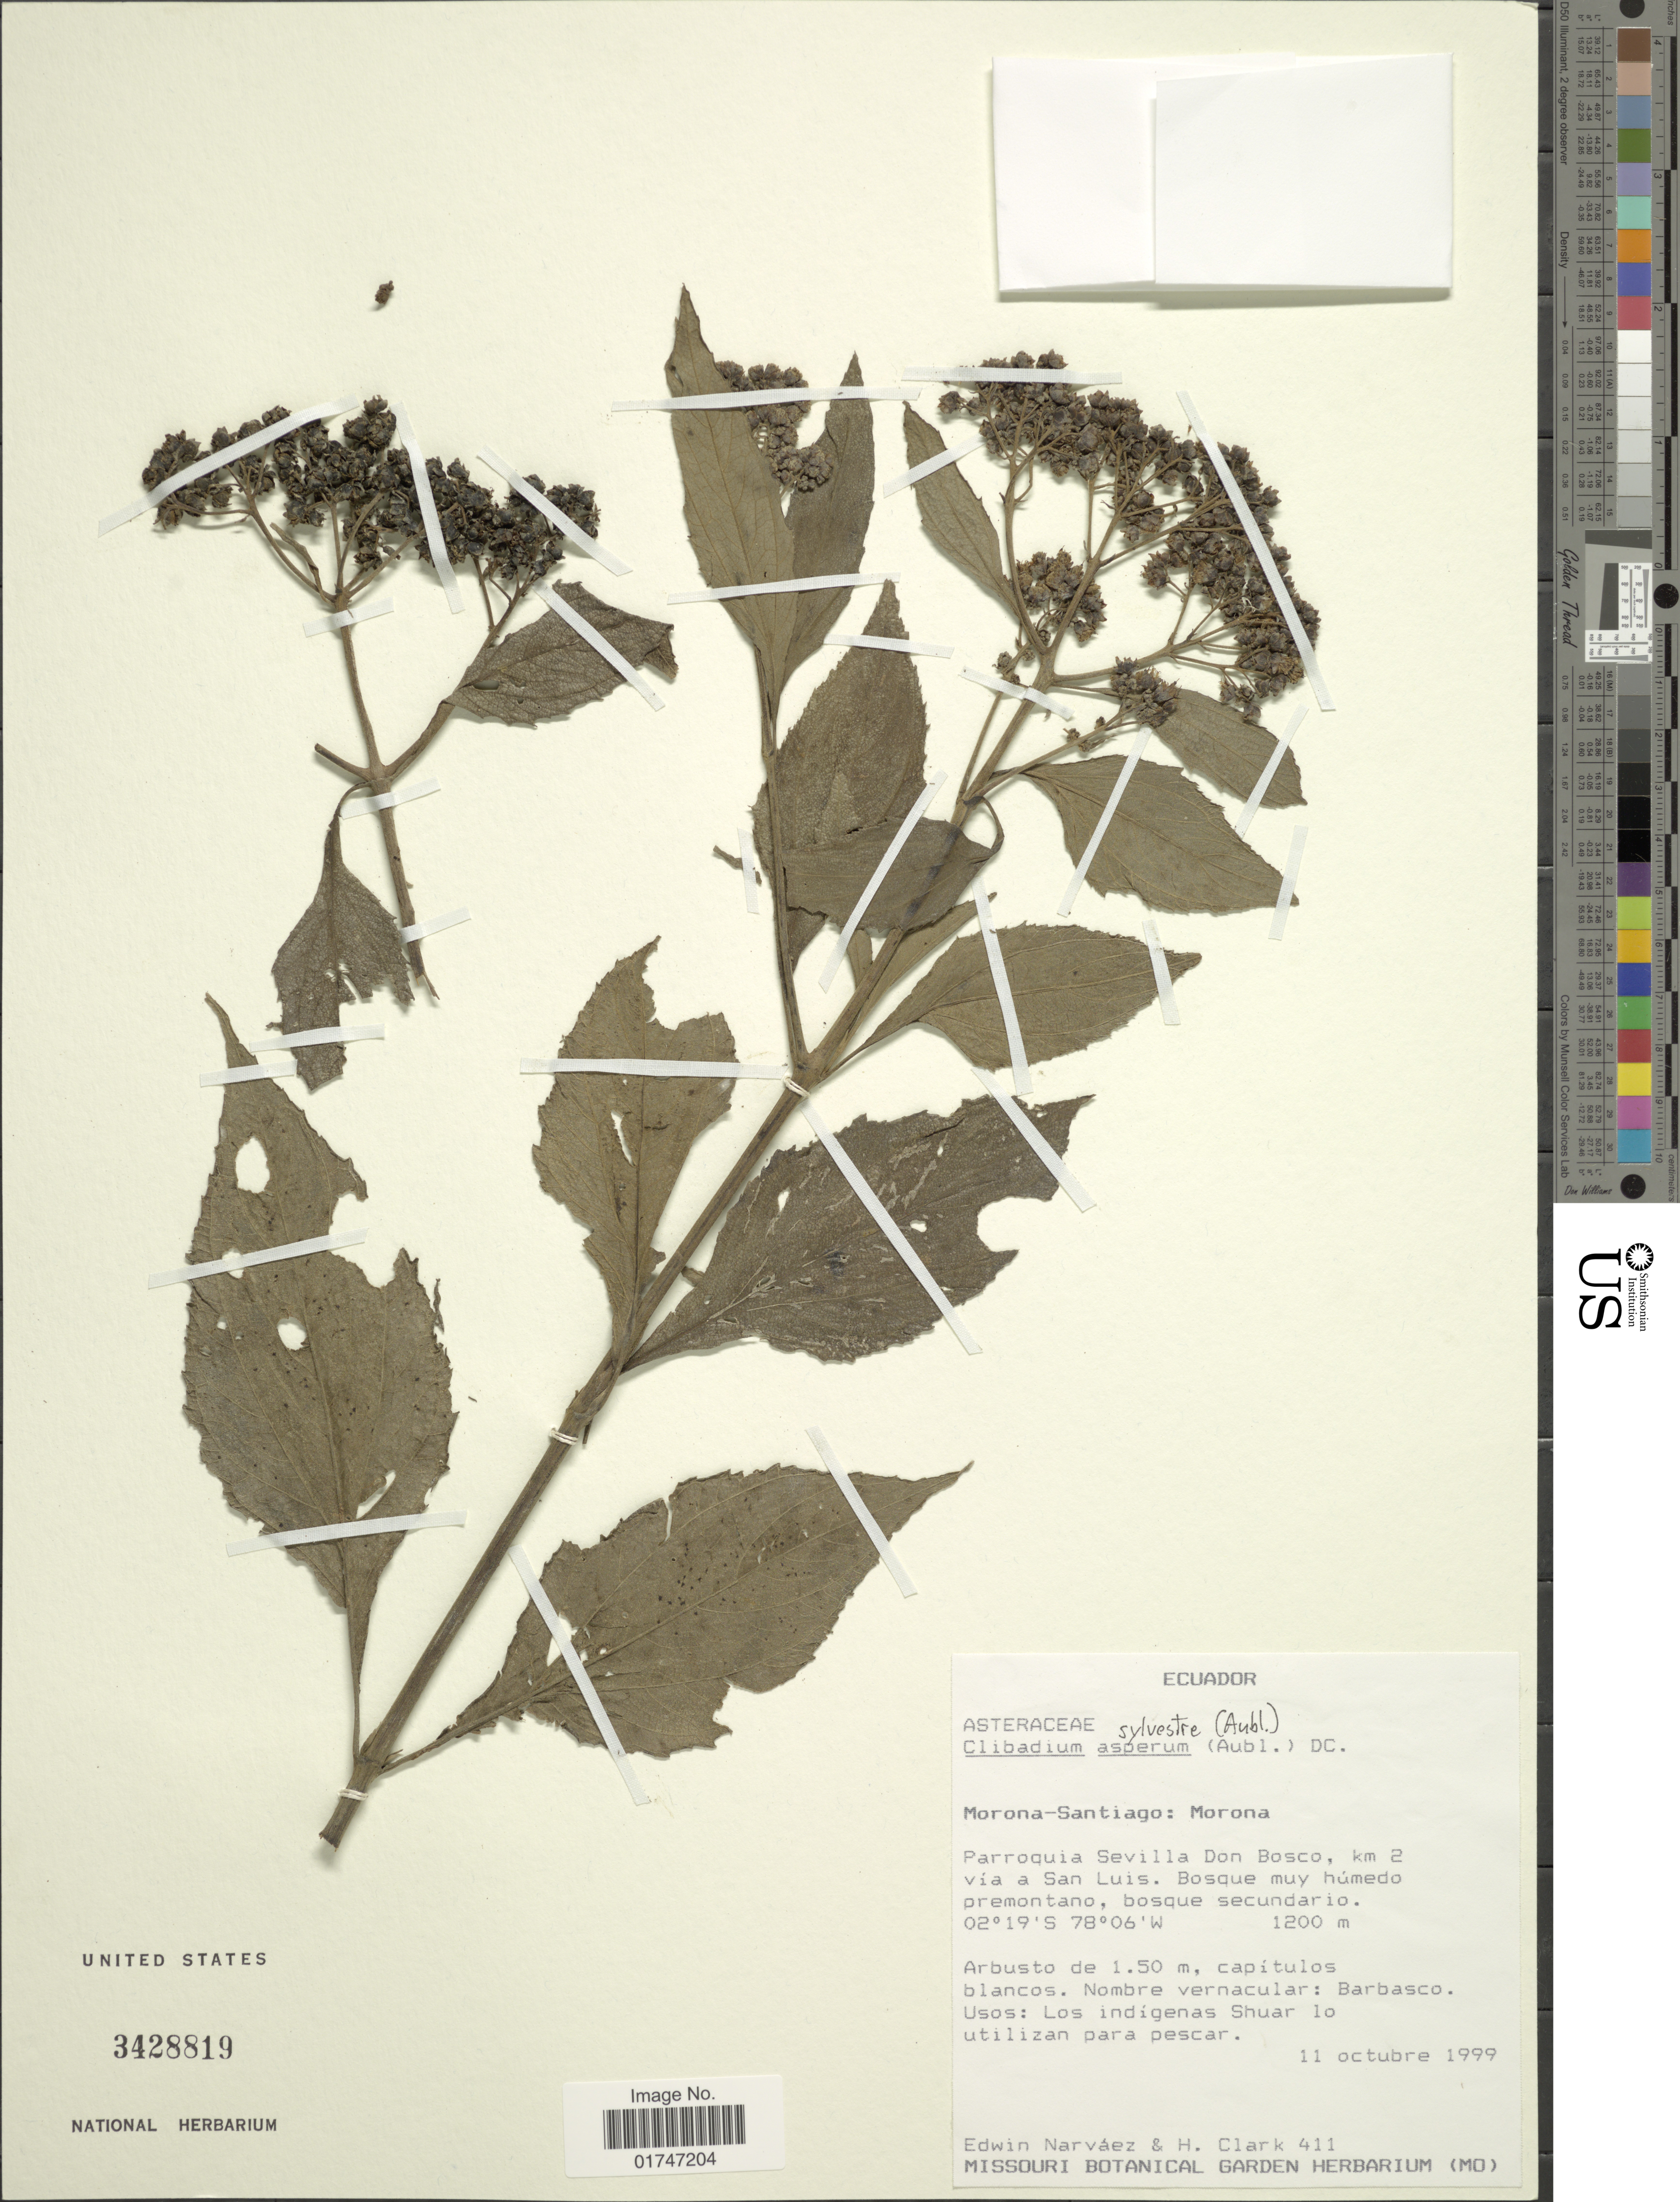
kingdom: Plantae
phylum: Tracheophyta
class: Magnoliopsida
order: Asterales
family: Asteraceae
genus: Clibadium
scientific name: Clibadium sylvestre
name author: (Aubl.) Baill.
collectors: E. Narváez & H. Clark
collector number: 411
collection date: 1999-10-11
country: Ecuador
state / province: Morona-Santiago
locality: Morona-Santiago: Morona. Parroquia Sevilla Don Bosco, km 2 via a San Luis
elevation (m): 1200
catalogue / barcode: US 3428819